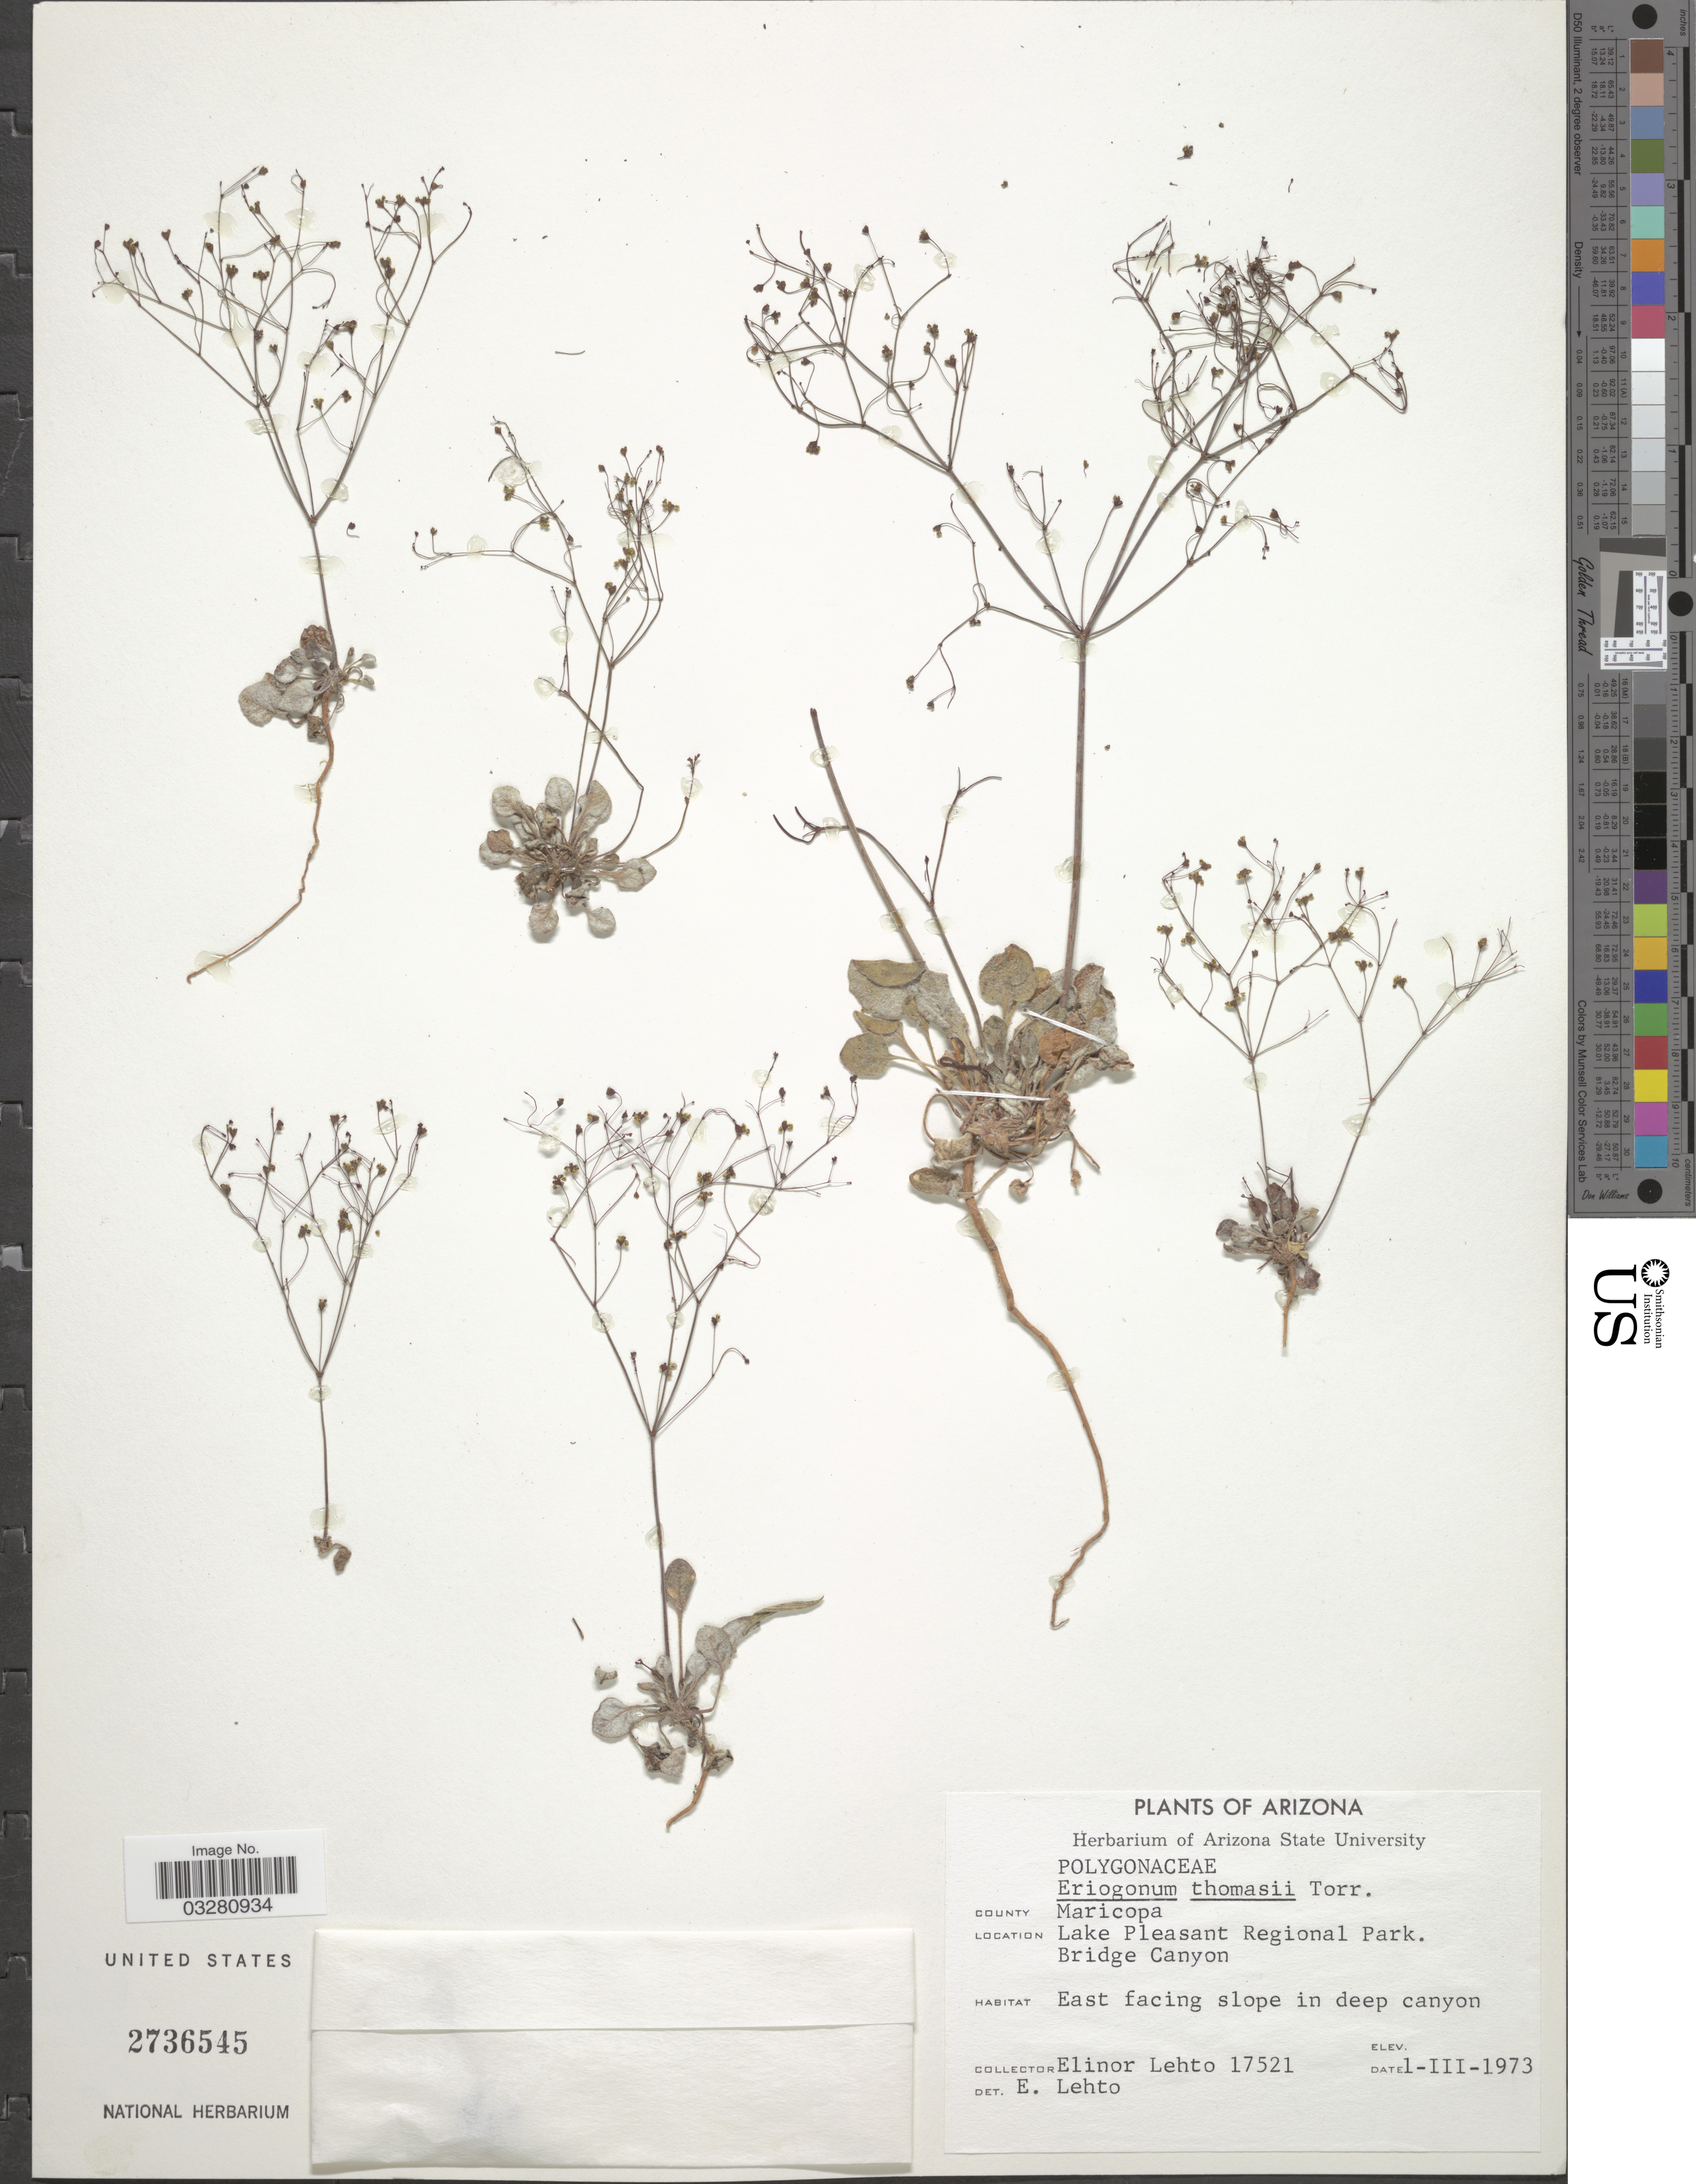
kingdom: Plantae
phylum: Tracheophyta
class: Magnoliopsida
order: Caryophyllales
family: Polygonaceae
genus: Eriogonum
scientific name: Eriogonum thomasii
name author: Torr.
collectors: E. Lehto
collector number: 17521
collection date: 1973-03-01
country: United States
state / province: Arizona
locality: County Maricopa. Lake Pleasant Regional Park. Bridge Canyon.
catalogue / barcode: US 2736545